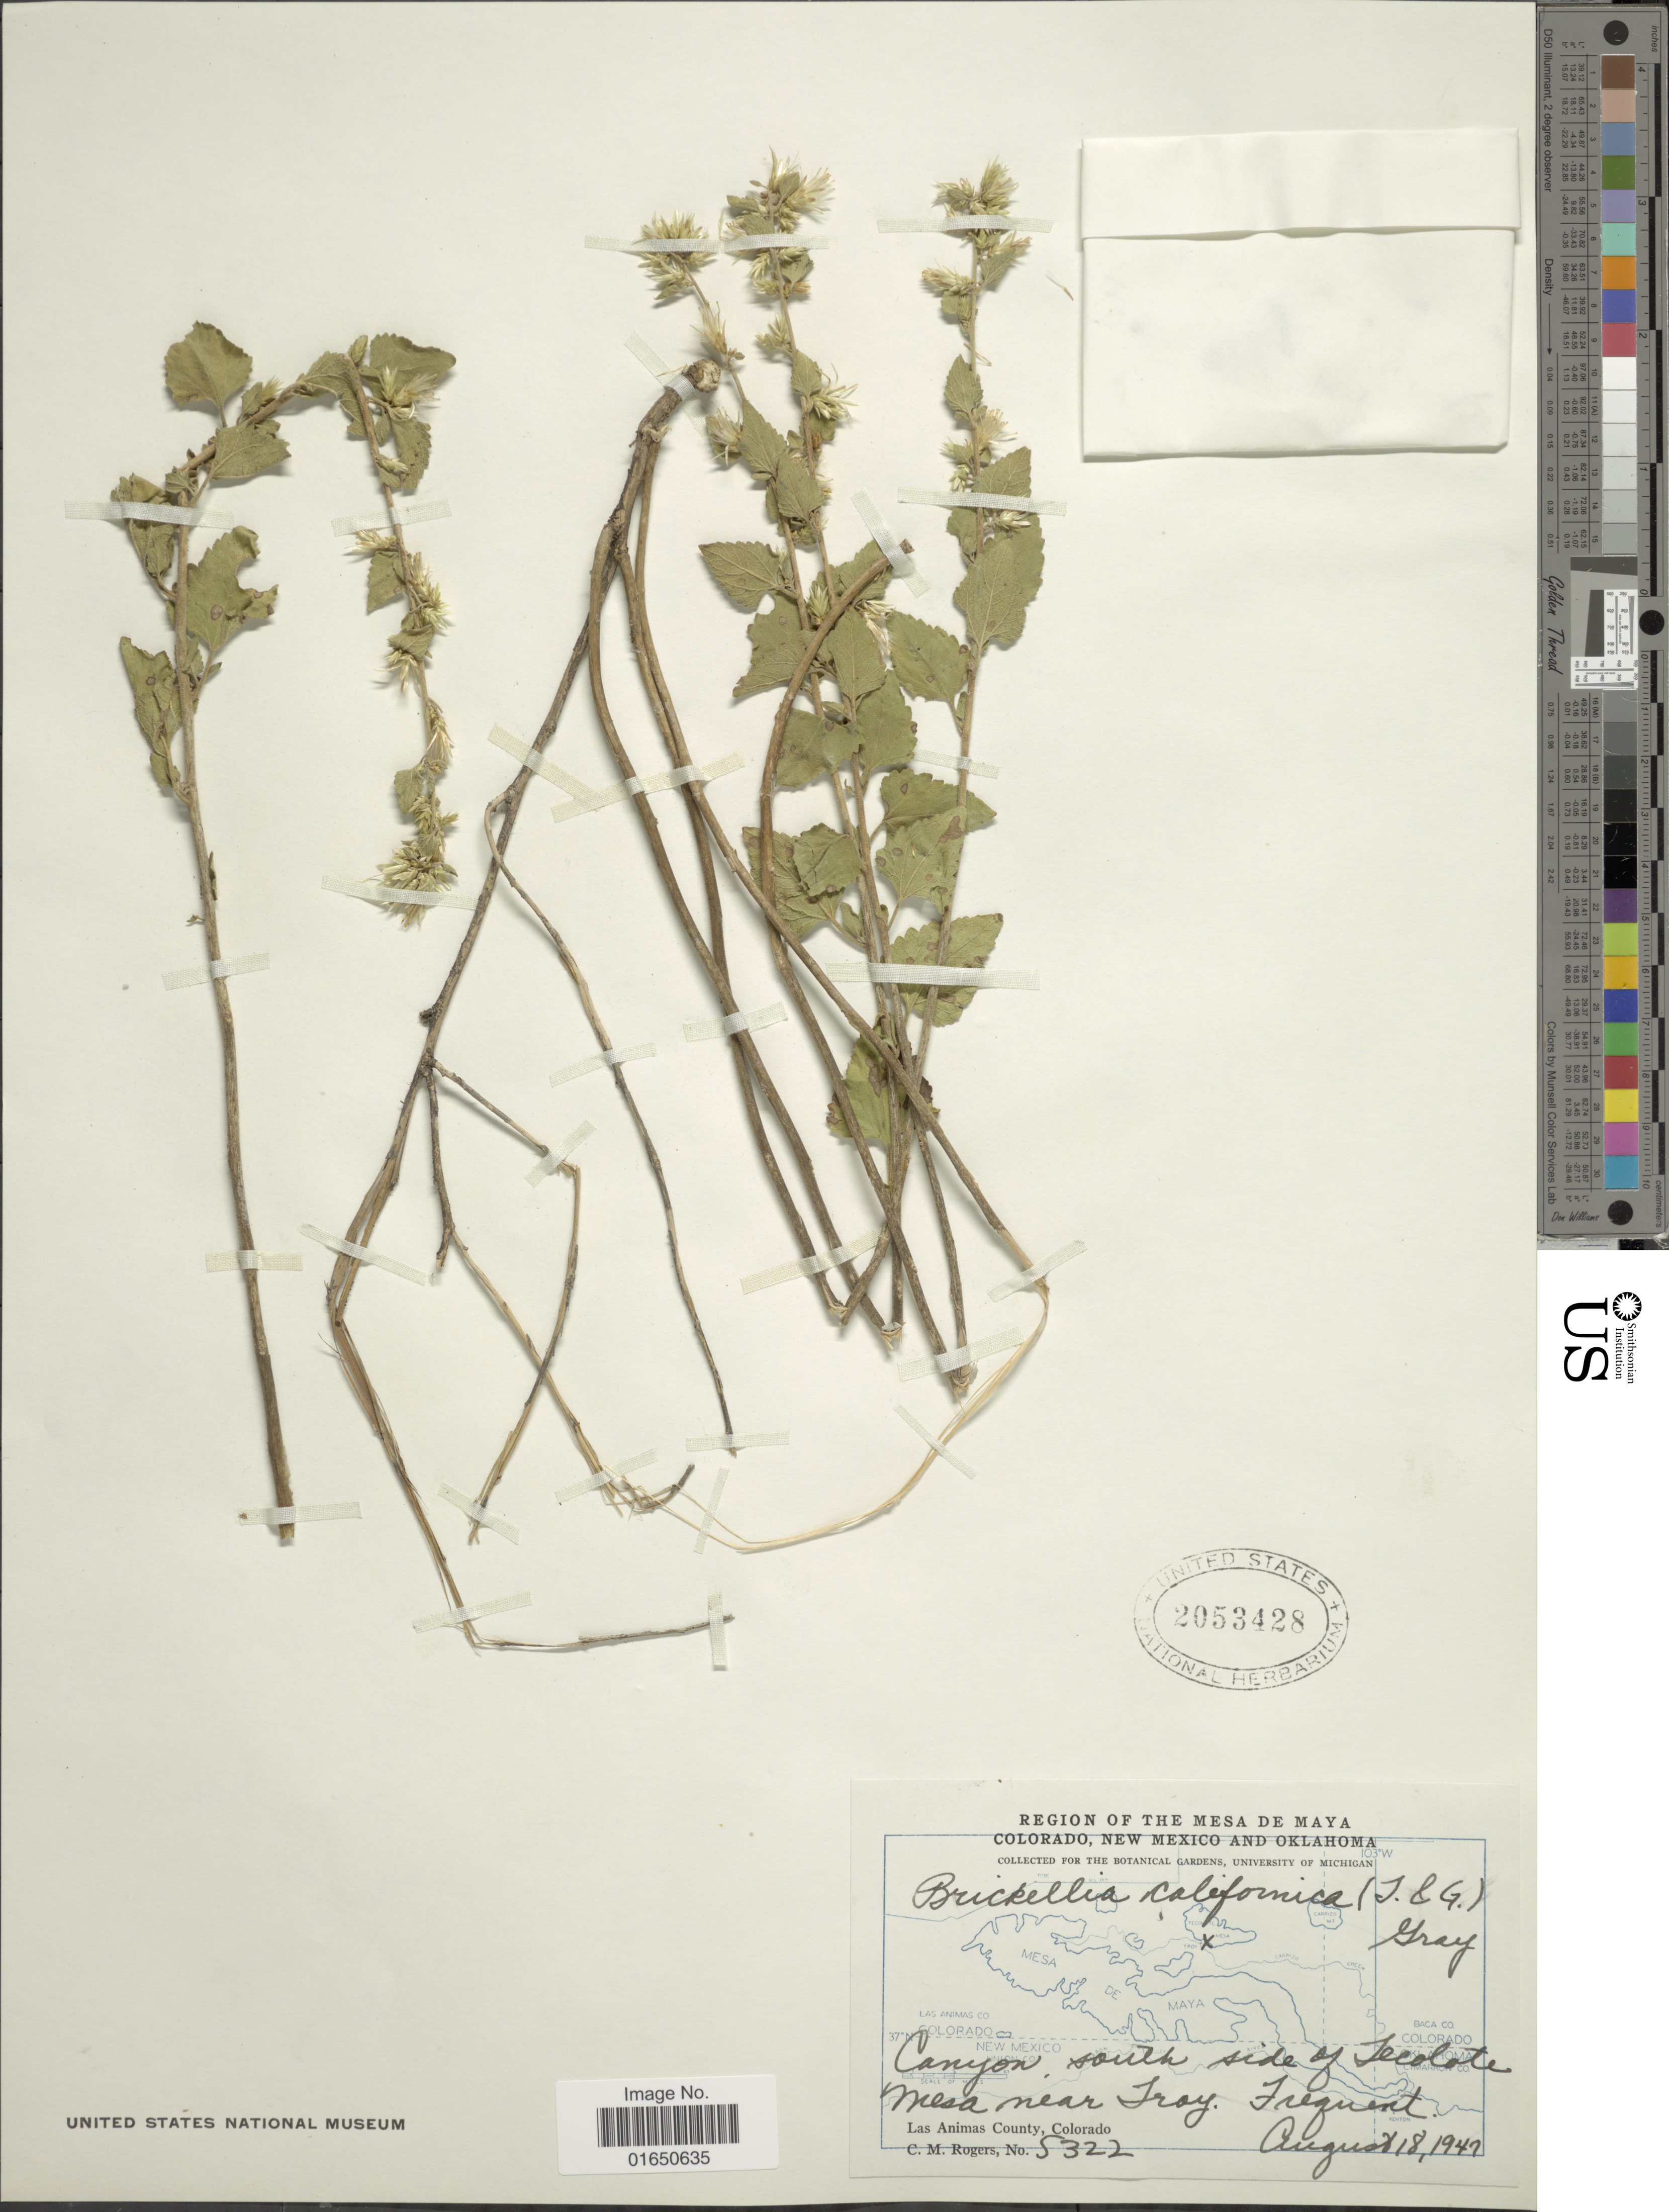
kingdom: Plantae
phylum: Tracheophyta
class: Magnoliopsida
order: Asterales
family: Asteraceae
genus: Brickellia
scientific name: Brickellia californica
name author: (Torr. & A. Gray) A. Gray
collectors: C. M. Rogers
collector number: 5322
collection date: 1947-08-18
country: United States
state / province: Colorado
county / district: Las Animas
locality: Canyon, south side of Tecolote Mesa near Troy, Las Animas County.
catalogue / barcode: US 2053428